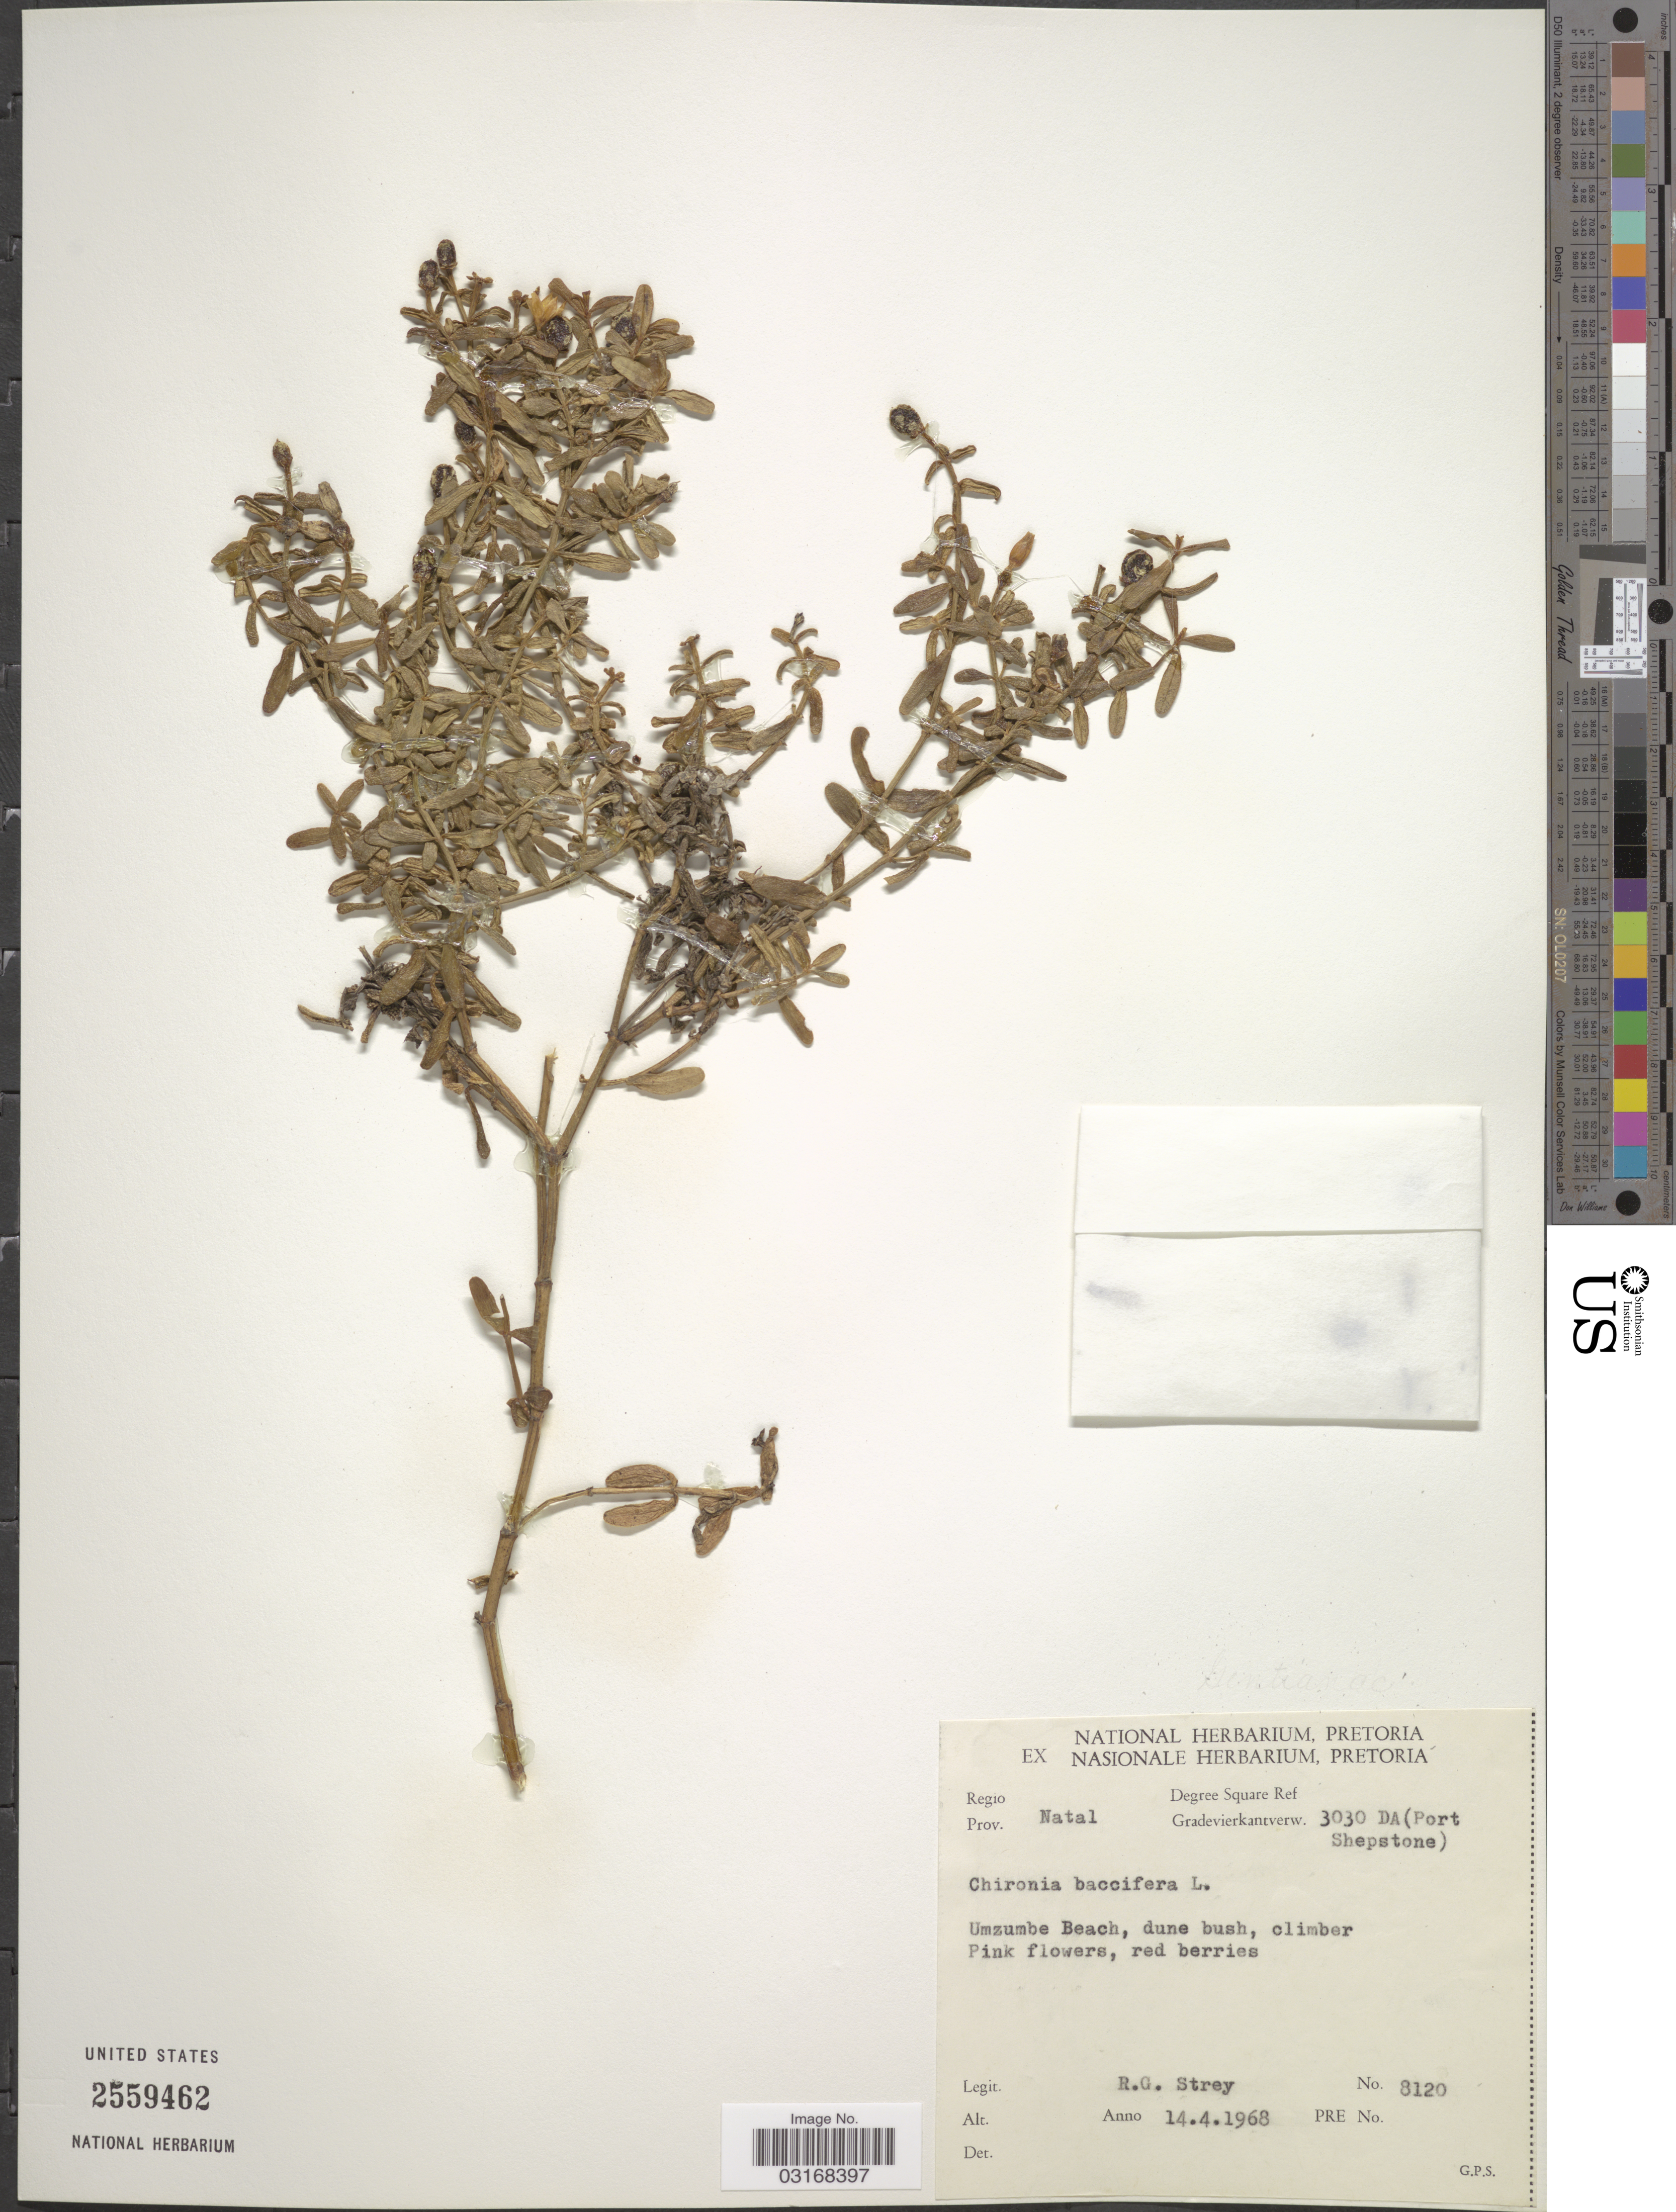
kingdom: Plantae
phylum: Tracheophyta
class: Magnoliopsida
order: Gentianales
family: Gentianaceae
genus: Chironia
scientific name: Chironia baccifera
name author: L.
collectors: R. G. Strey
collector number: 8120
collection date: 1968-04-14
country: South Africa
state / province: KwaZulu-Natal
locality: Prov. Natal. Gradevierkantverw. 3030 DA (Port Shepstone). Umzumbe Beach.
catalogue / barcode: US 2559462